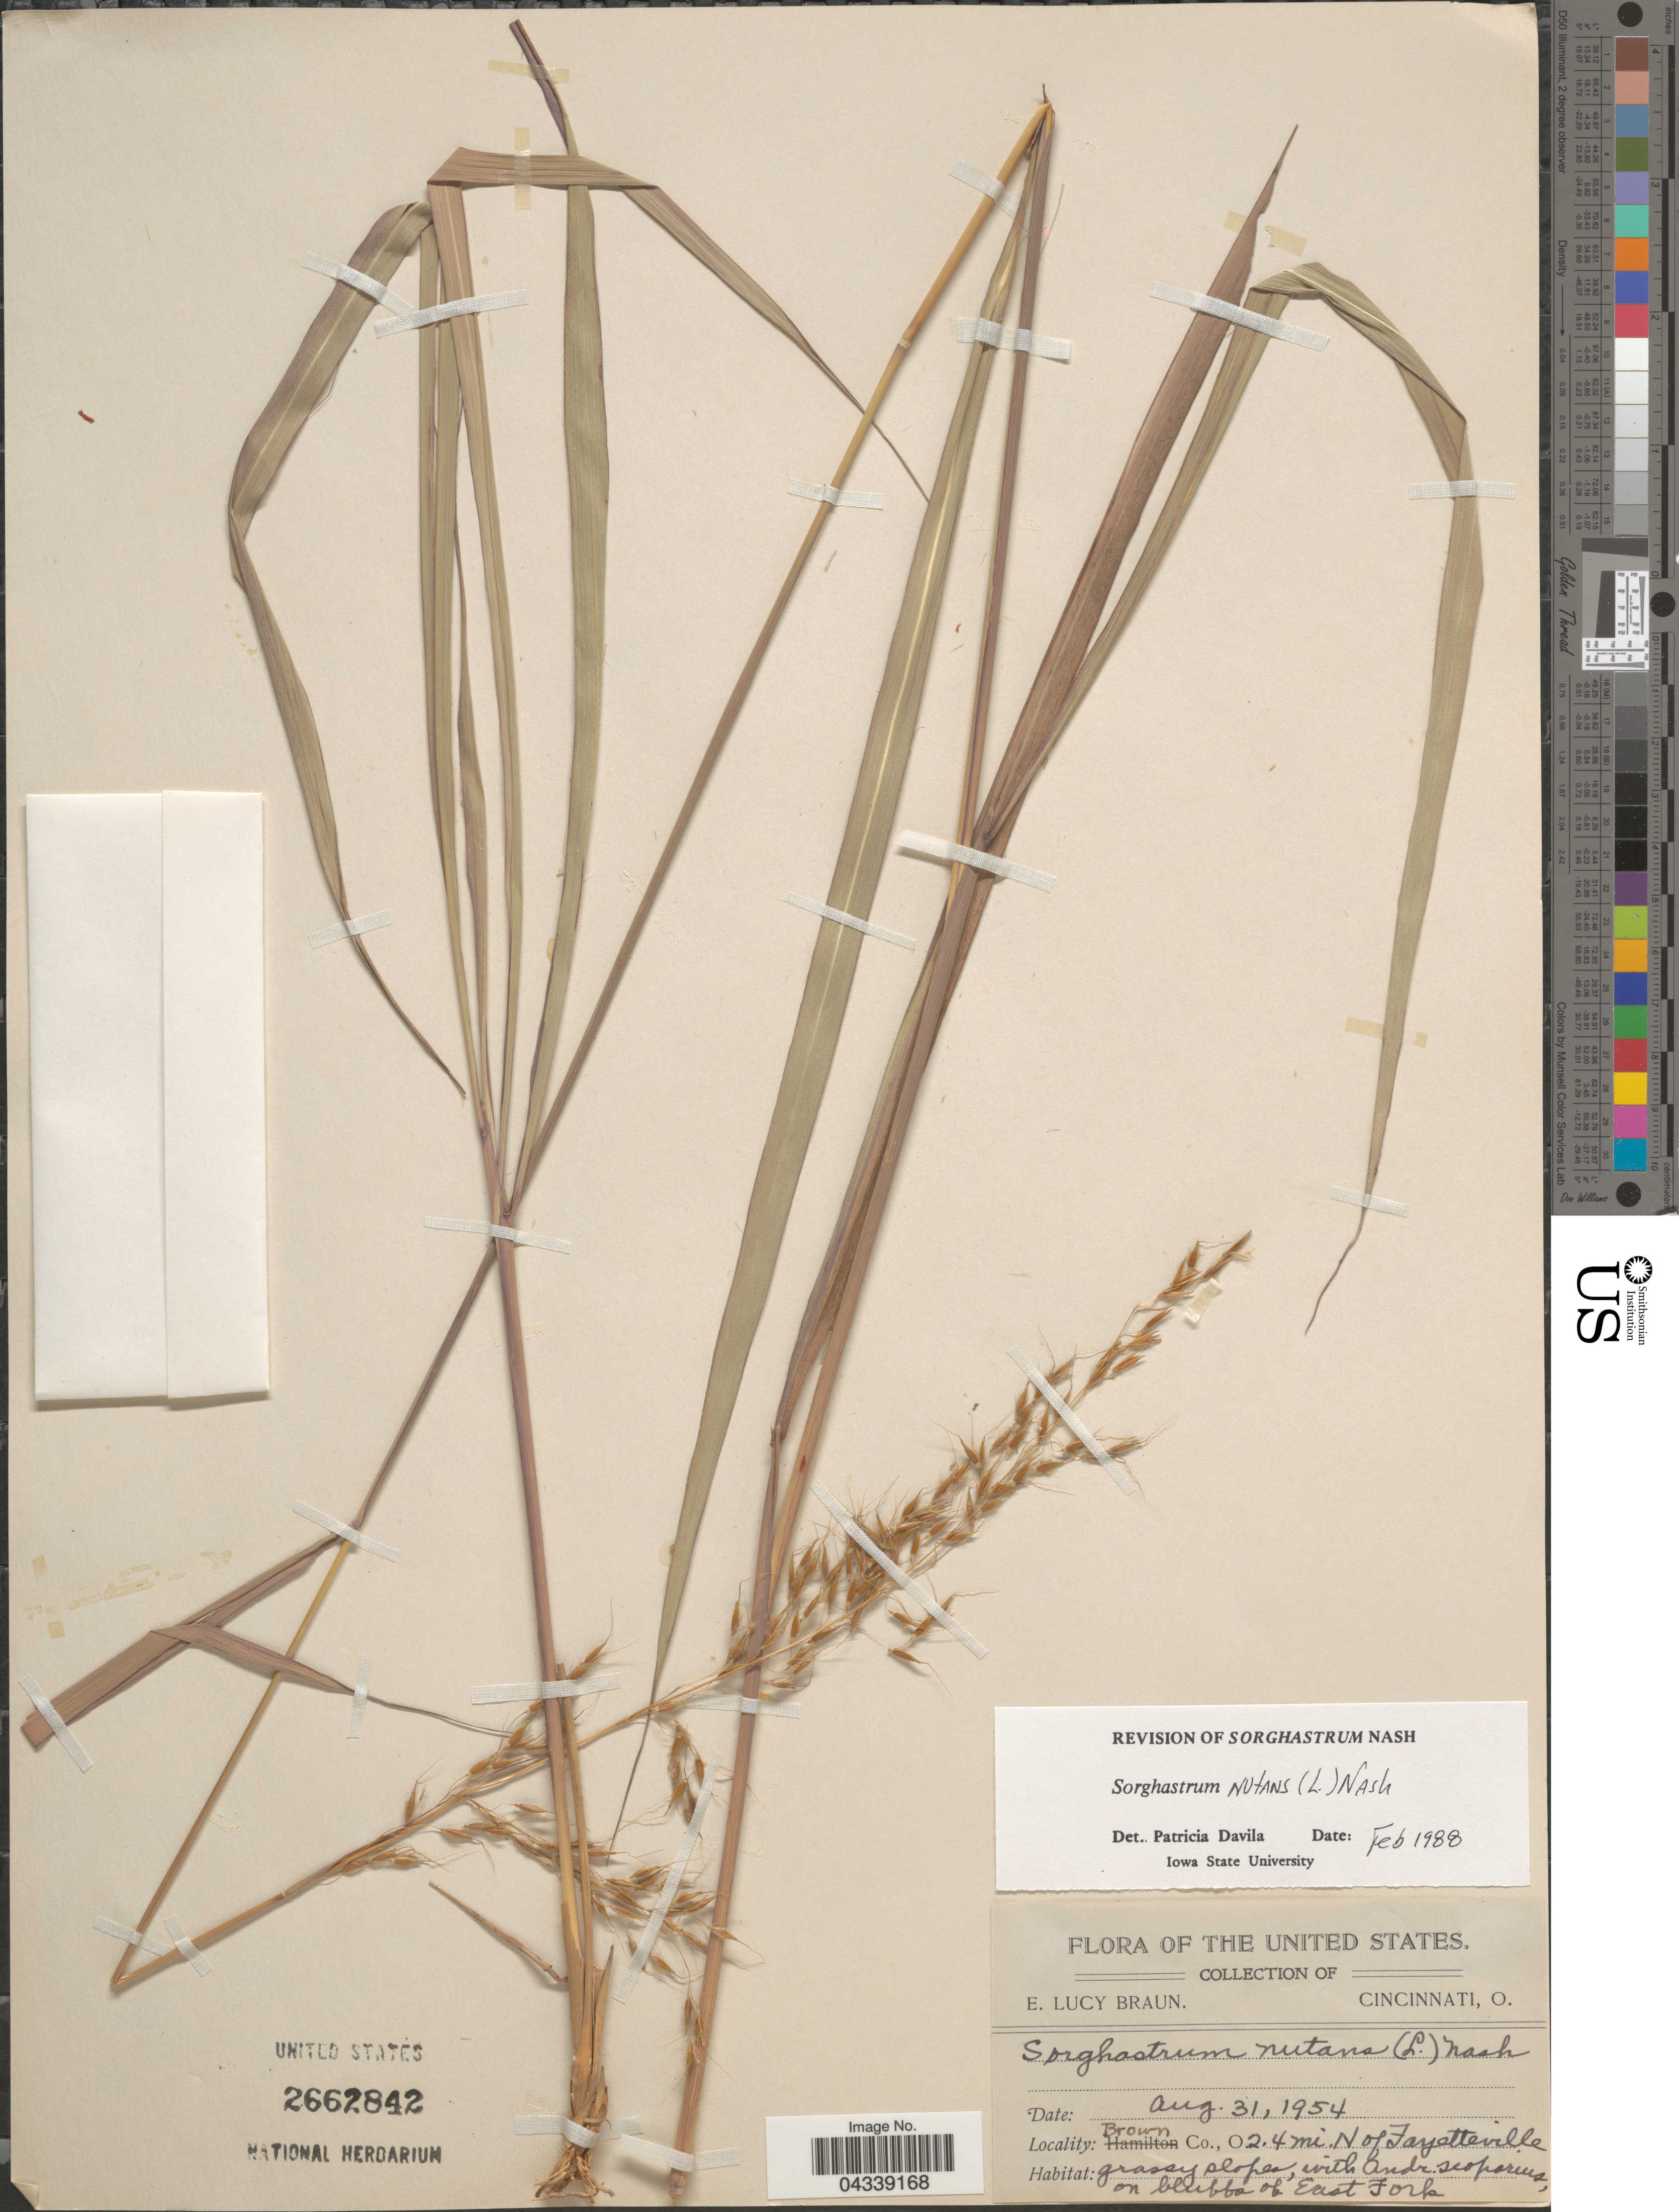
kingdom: Plantae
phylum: Tracheophyta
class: Liliopsida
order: Poales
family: Poaceae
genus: Sorghastrum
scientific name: Sorghastrum nutans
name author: (L.) Nash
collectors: E. C. Leonard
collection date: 1954-08-31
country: United States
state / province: Ohio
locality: Brown Co., 2.4 mi. N of Fayetteville. On bluffs of East Fork.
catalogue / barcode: US 2662842